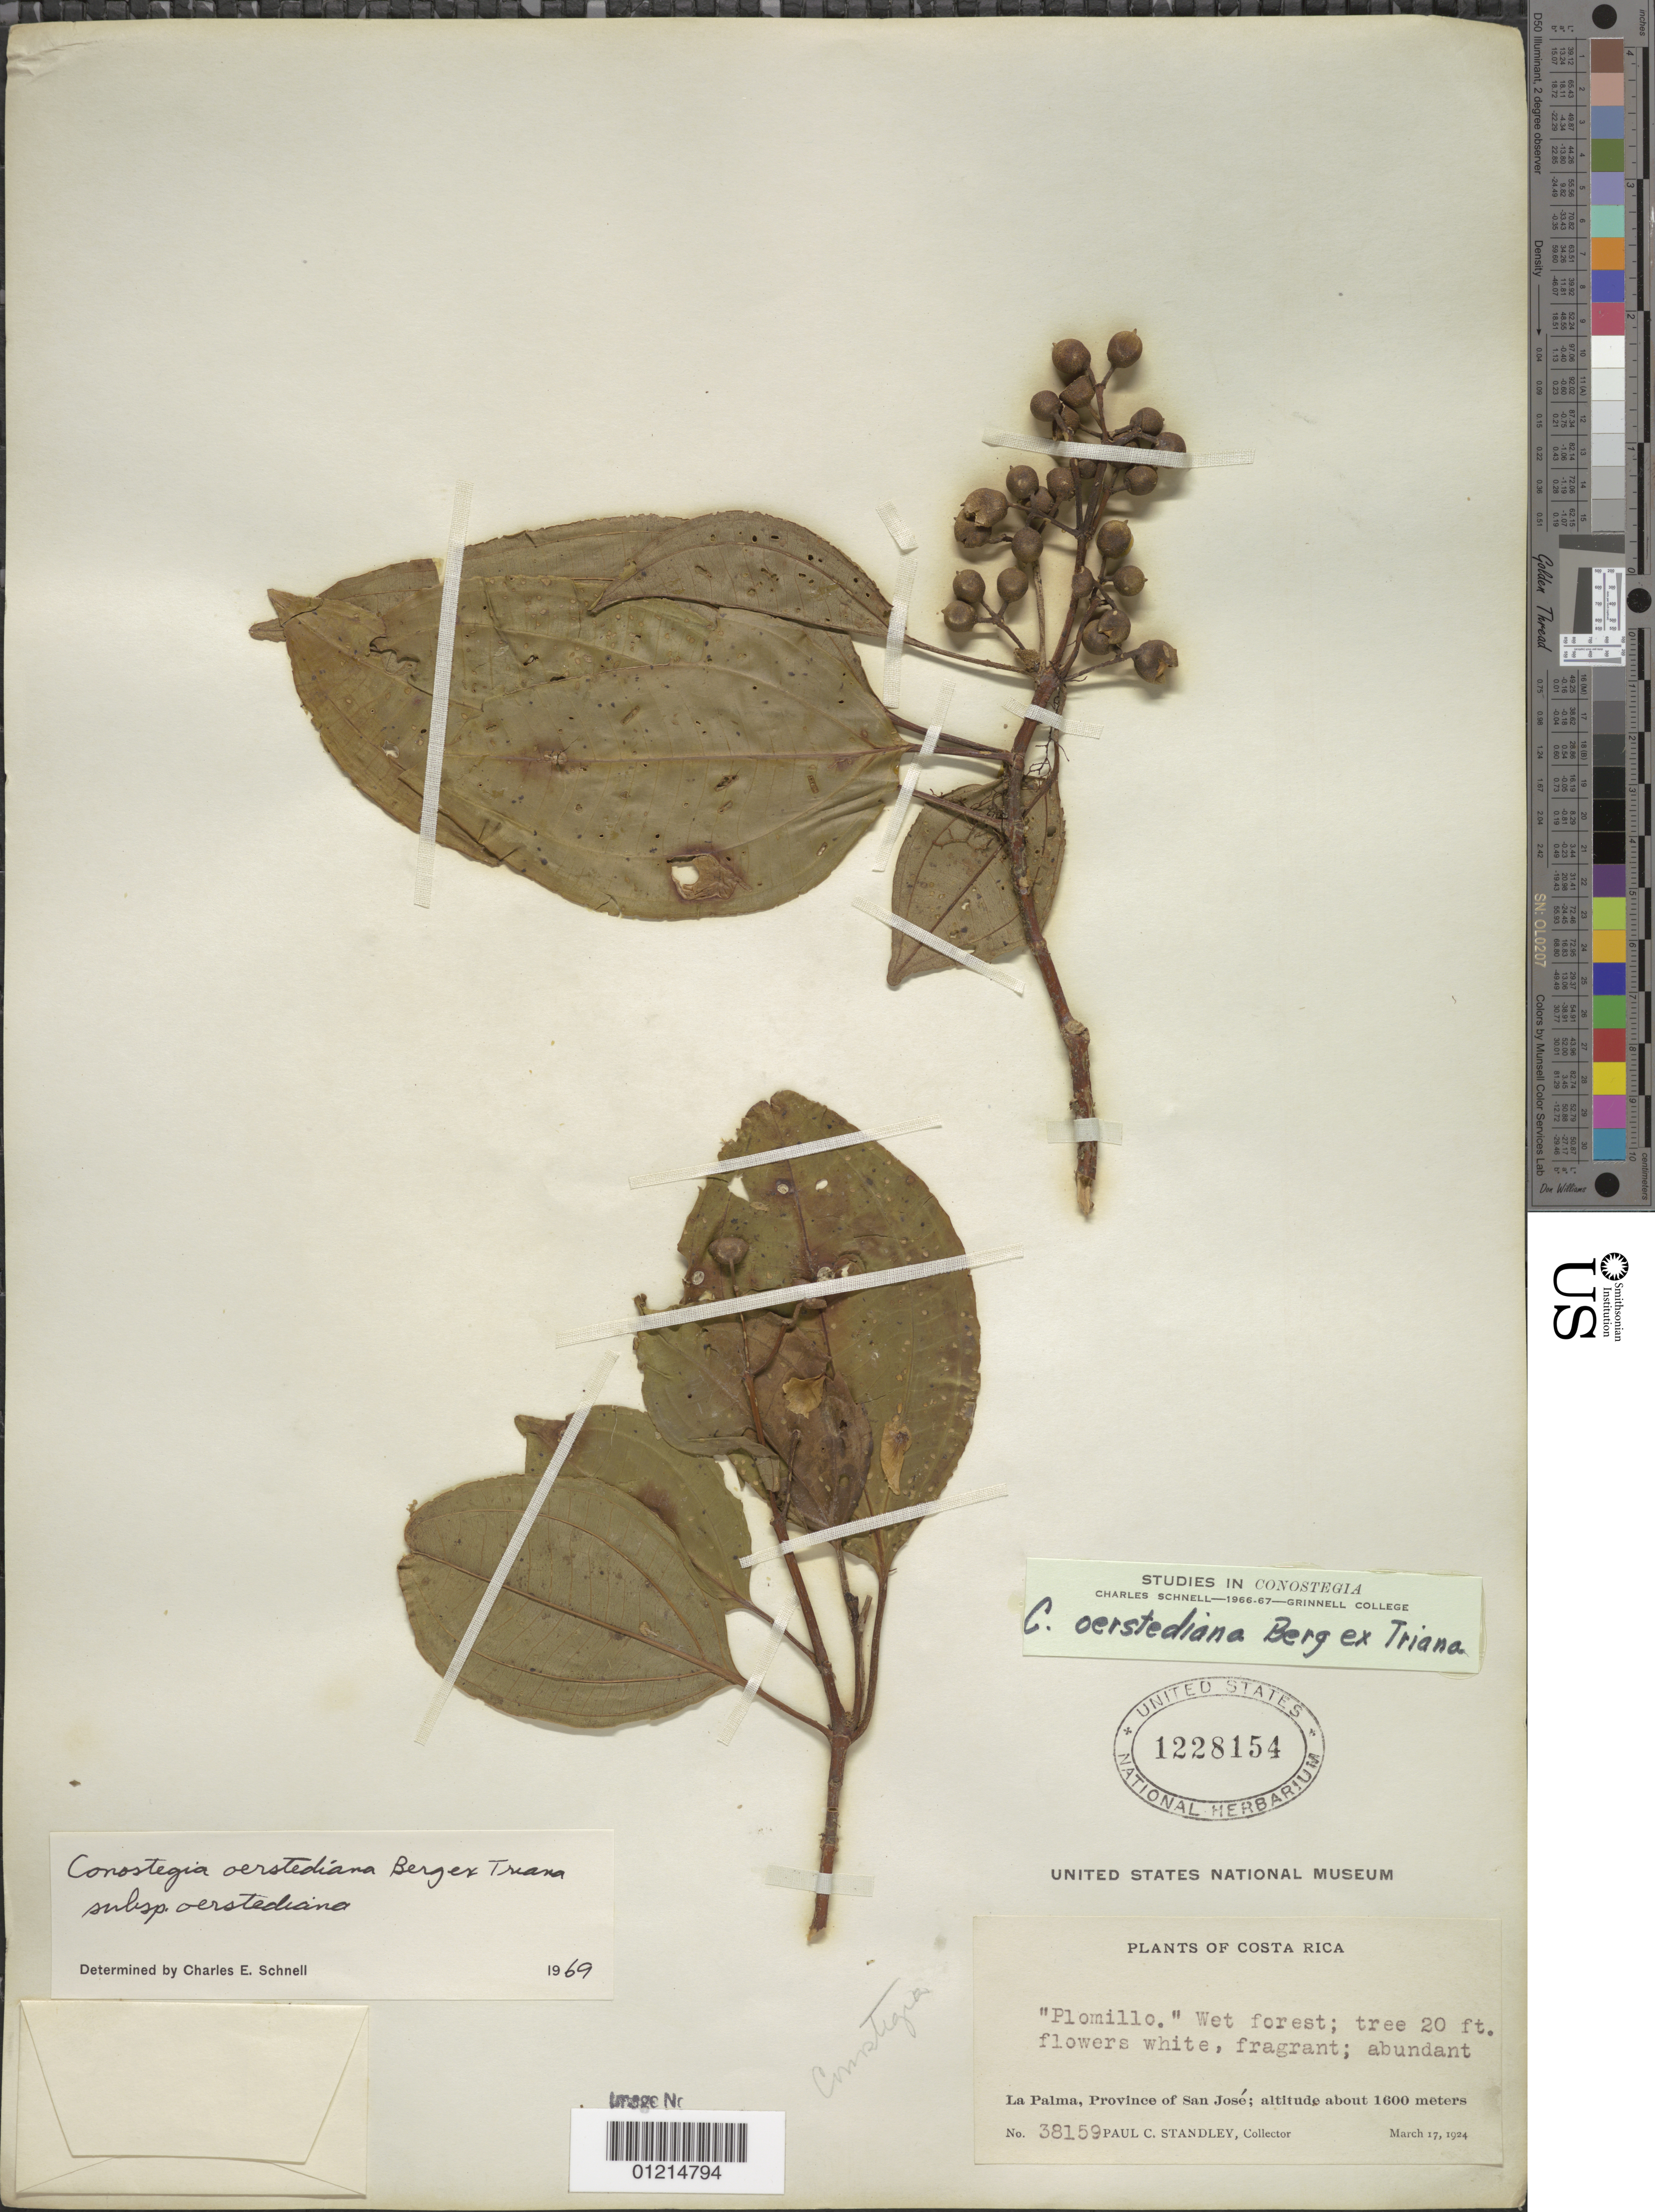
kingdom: Plantae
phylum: Tracheophyta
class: Magnoliopsida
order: Myrtales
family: Melastomataceae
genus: Conostegia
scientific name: Conostegia oerstediana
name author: O. Berg ex Triana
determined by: Schnell, C. E.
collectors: P. C. Standley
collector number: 38159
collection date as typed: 17 Mar 1924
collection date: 1924-03-17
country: Costa Rica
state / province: San José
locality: La Palma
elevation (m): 1600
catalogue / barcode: US 1228154